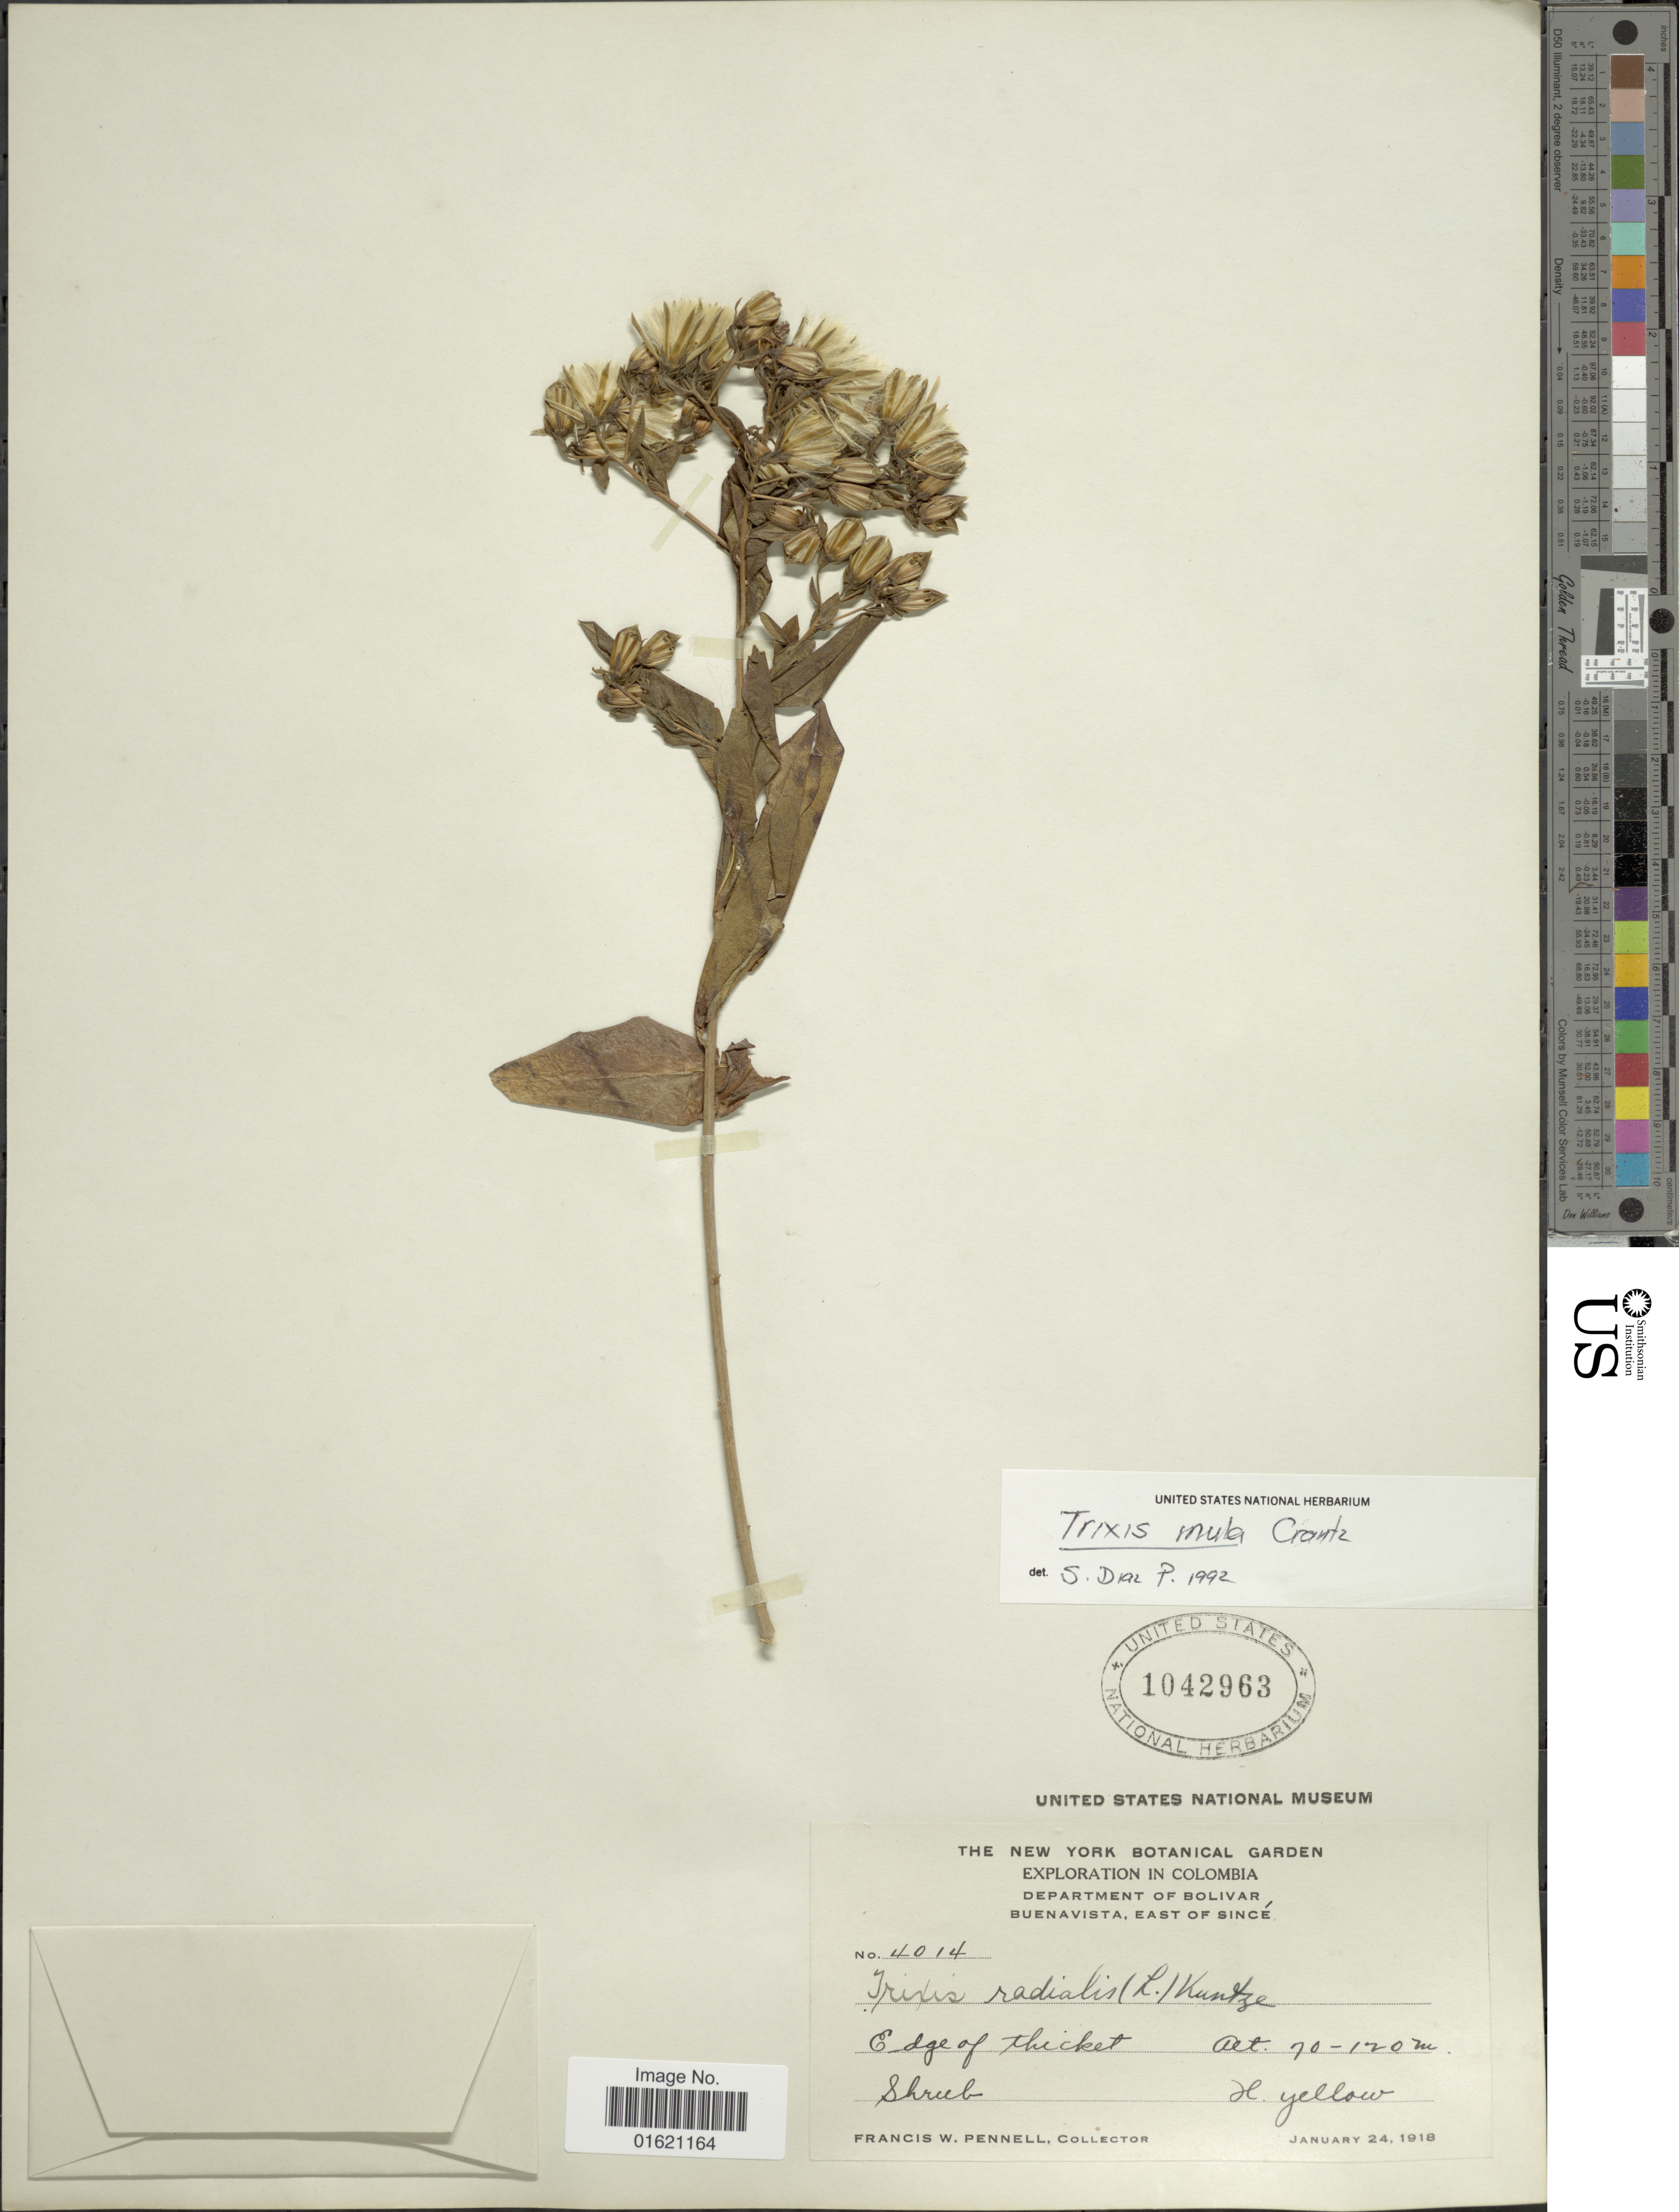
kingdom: Plantae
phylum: Tracheophyta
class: Magnoliopsida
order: Asterales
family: Asteraceae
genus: Trixis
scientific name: Trixis inula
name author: Crantz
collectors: F. W. Pennell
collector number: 4014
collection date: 1918-01-24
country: Colombia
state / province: Bolívar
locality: Buenavista, east of Sincé, E edge of thicket, shrub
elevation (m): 70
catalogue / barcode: US 1042963